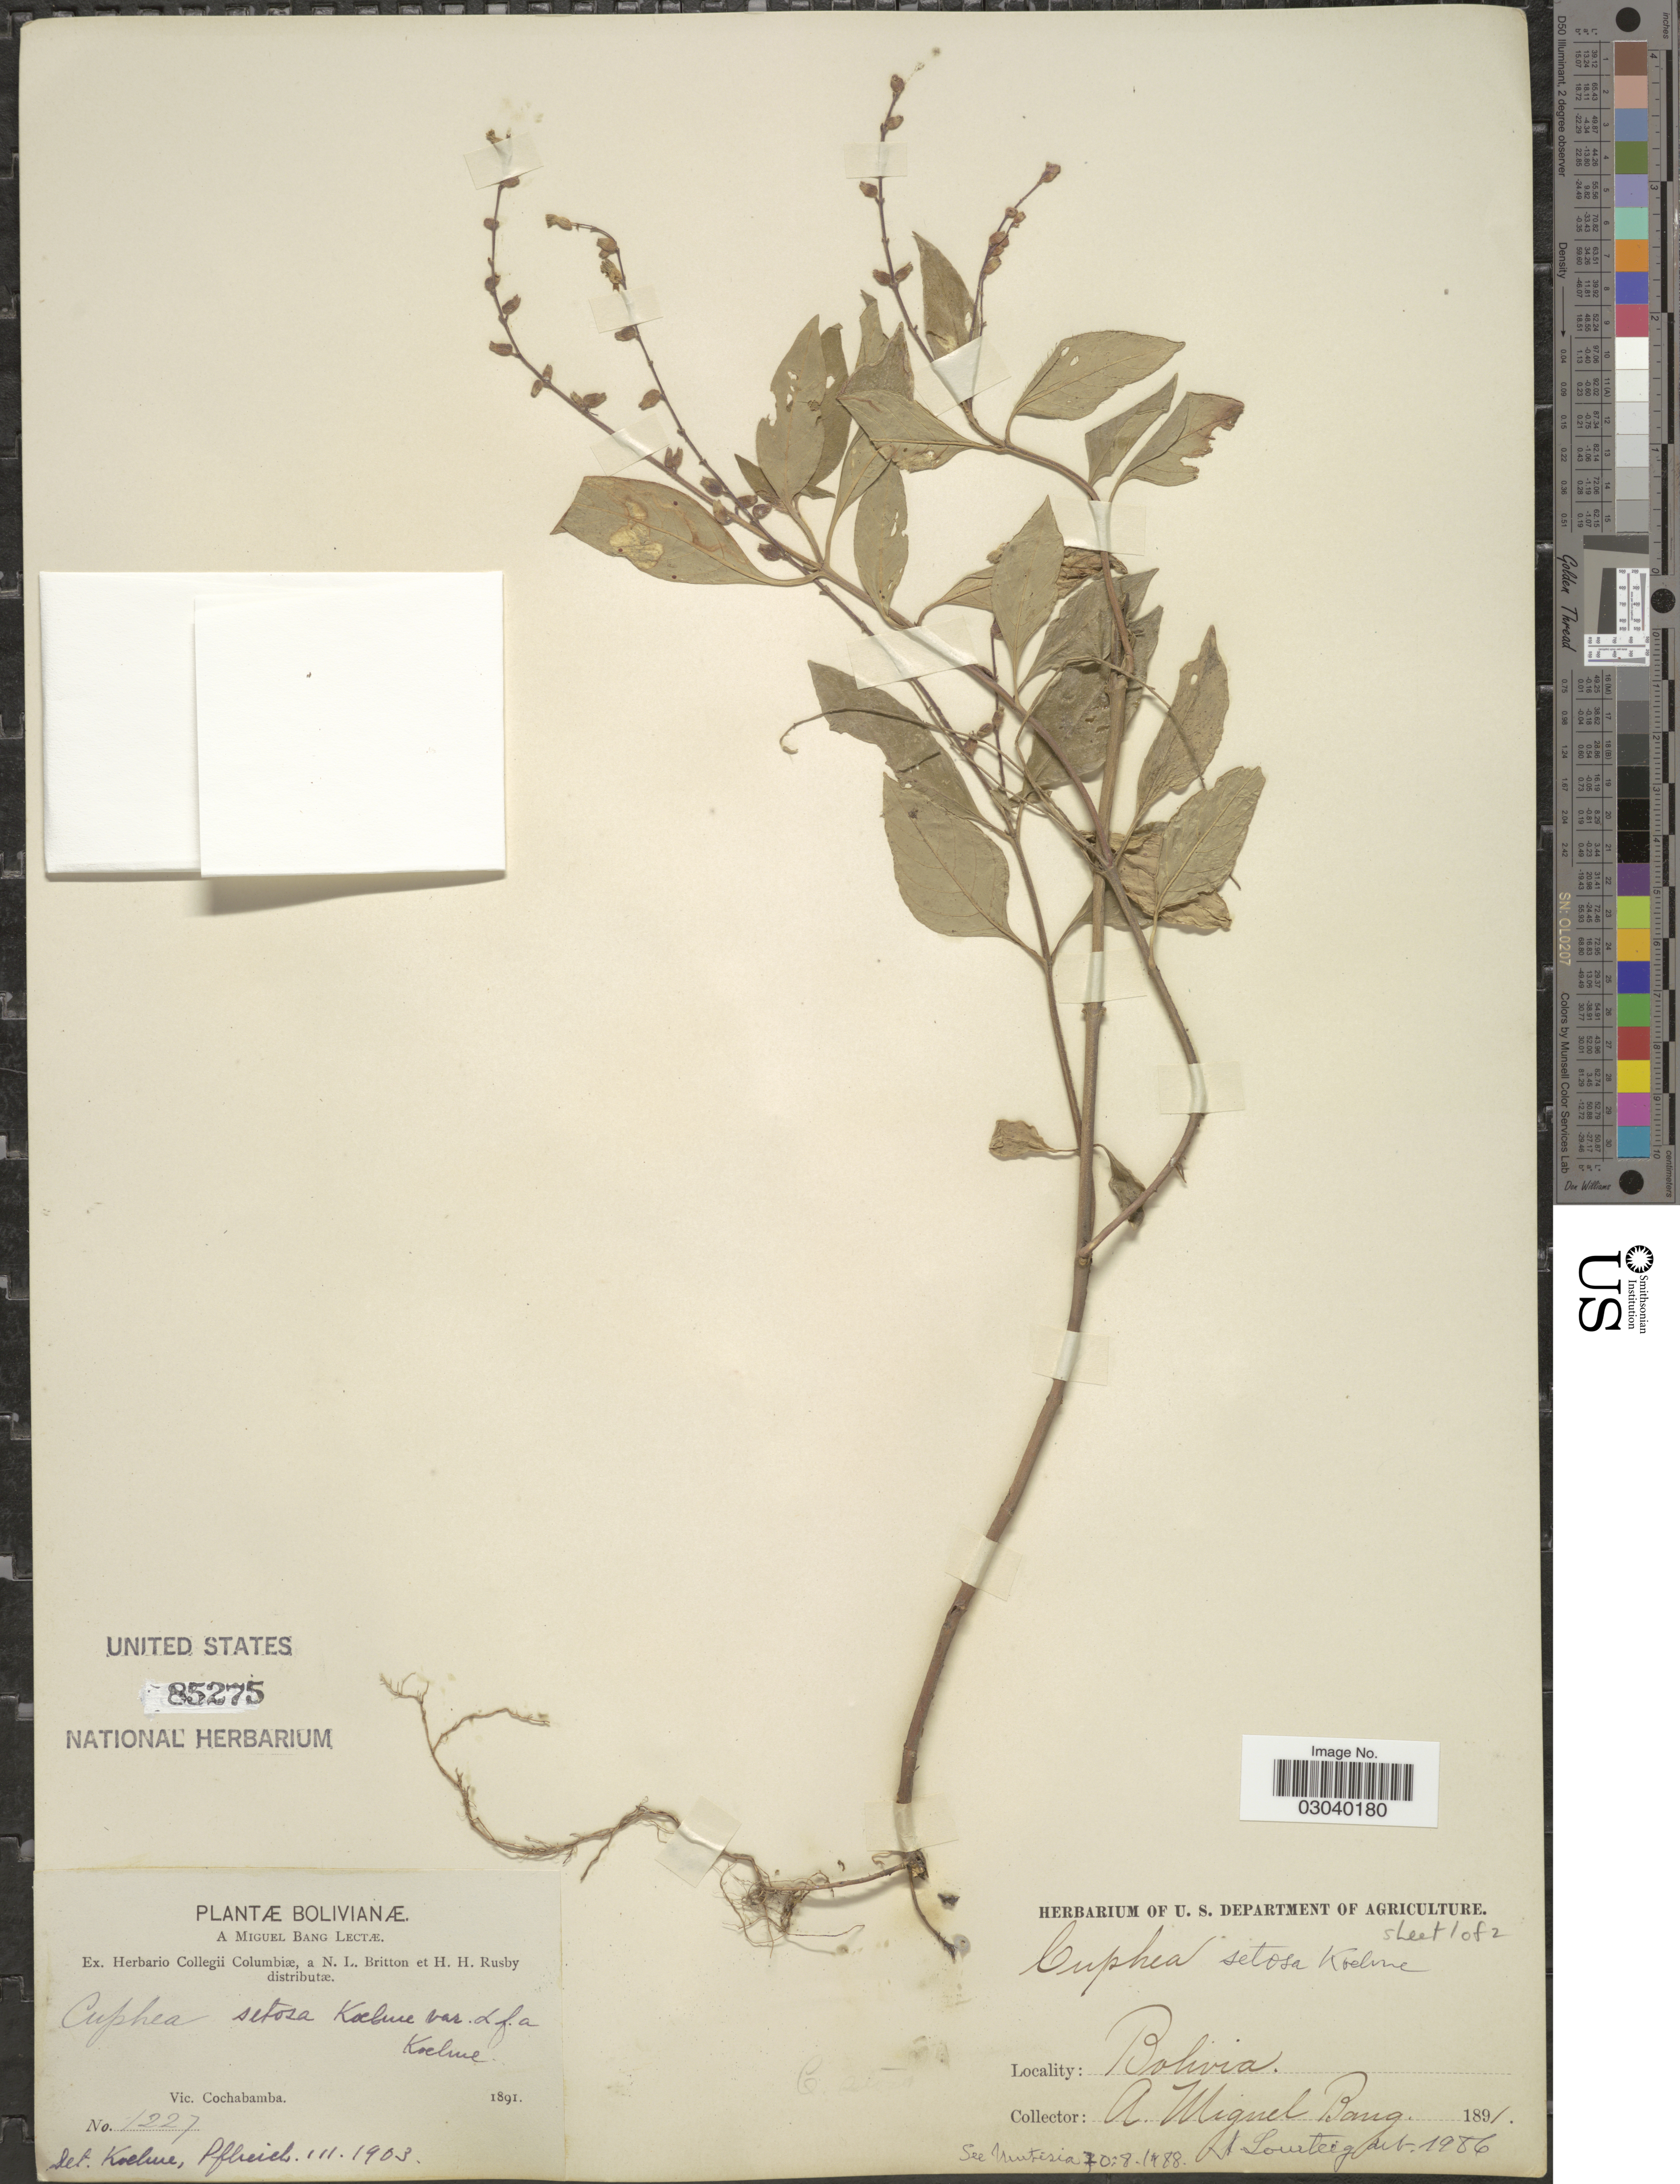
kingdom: Plantae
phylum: Tracheophyta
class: Magnoliopsida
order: Myrtales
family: Lythraceae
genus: Cuphea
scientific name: Cuphea setosa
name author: Koehne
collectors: M. Bang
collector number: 1227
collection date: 1891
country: Bolivia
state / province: Cochabamba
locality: Vic. Cochabamba.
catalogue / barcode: US 85275